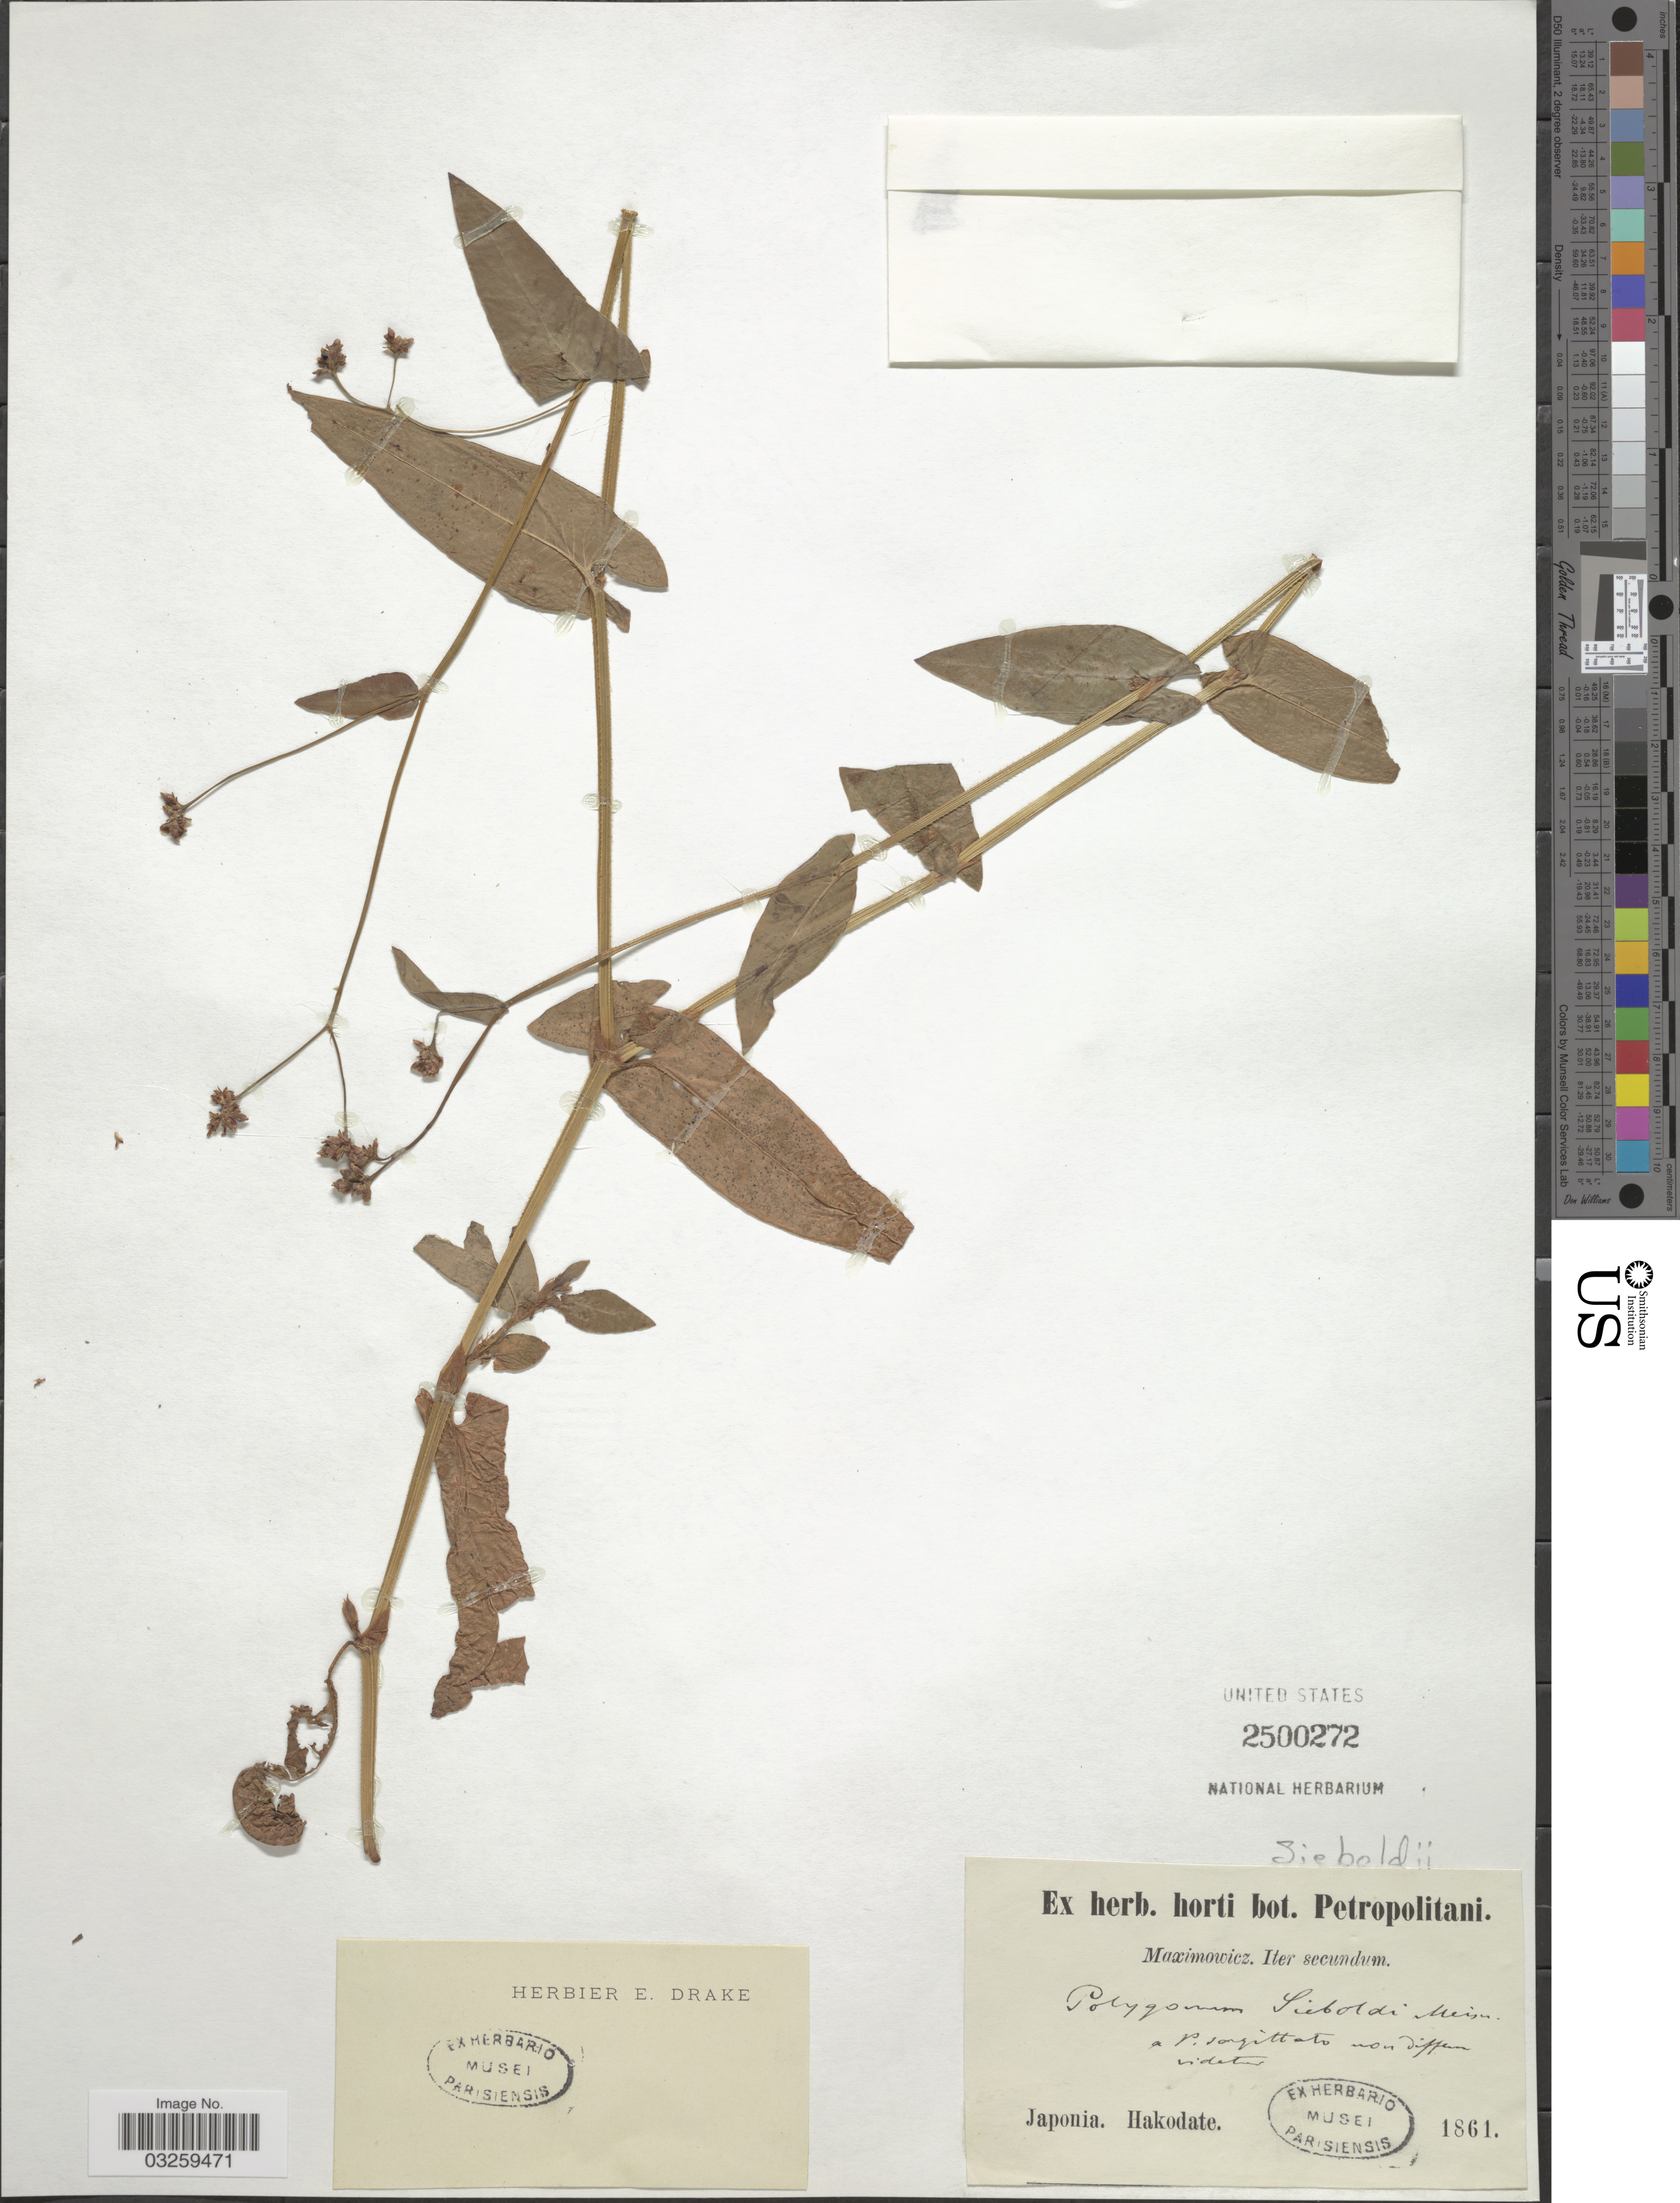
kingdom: Plantae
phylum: Tracheophyta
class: Magnoliopsida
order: Caryophyllales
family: Polygonaceae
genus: Polygonum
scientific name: Polygonum sieboldii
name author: Meisn.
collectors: Maximowicz, --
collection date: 1861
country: Japan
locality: Iter secundum, Japonia. Hakodate.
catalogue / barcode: US 2500272